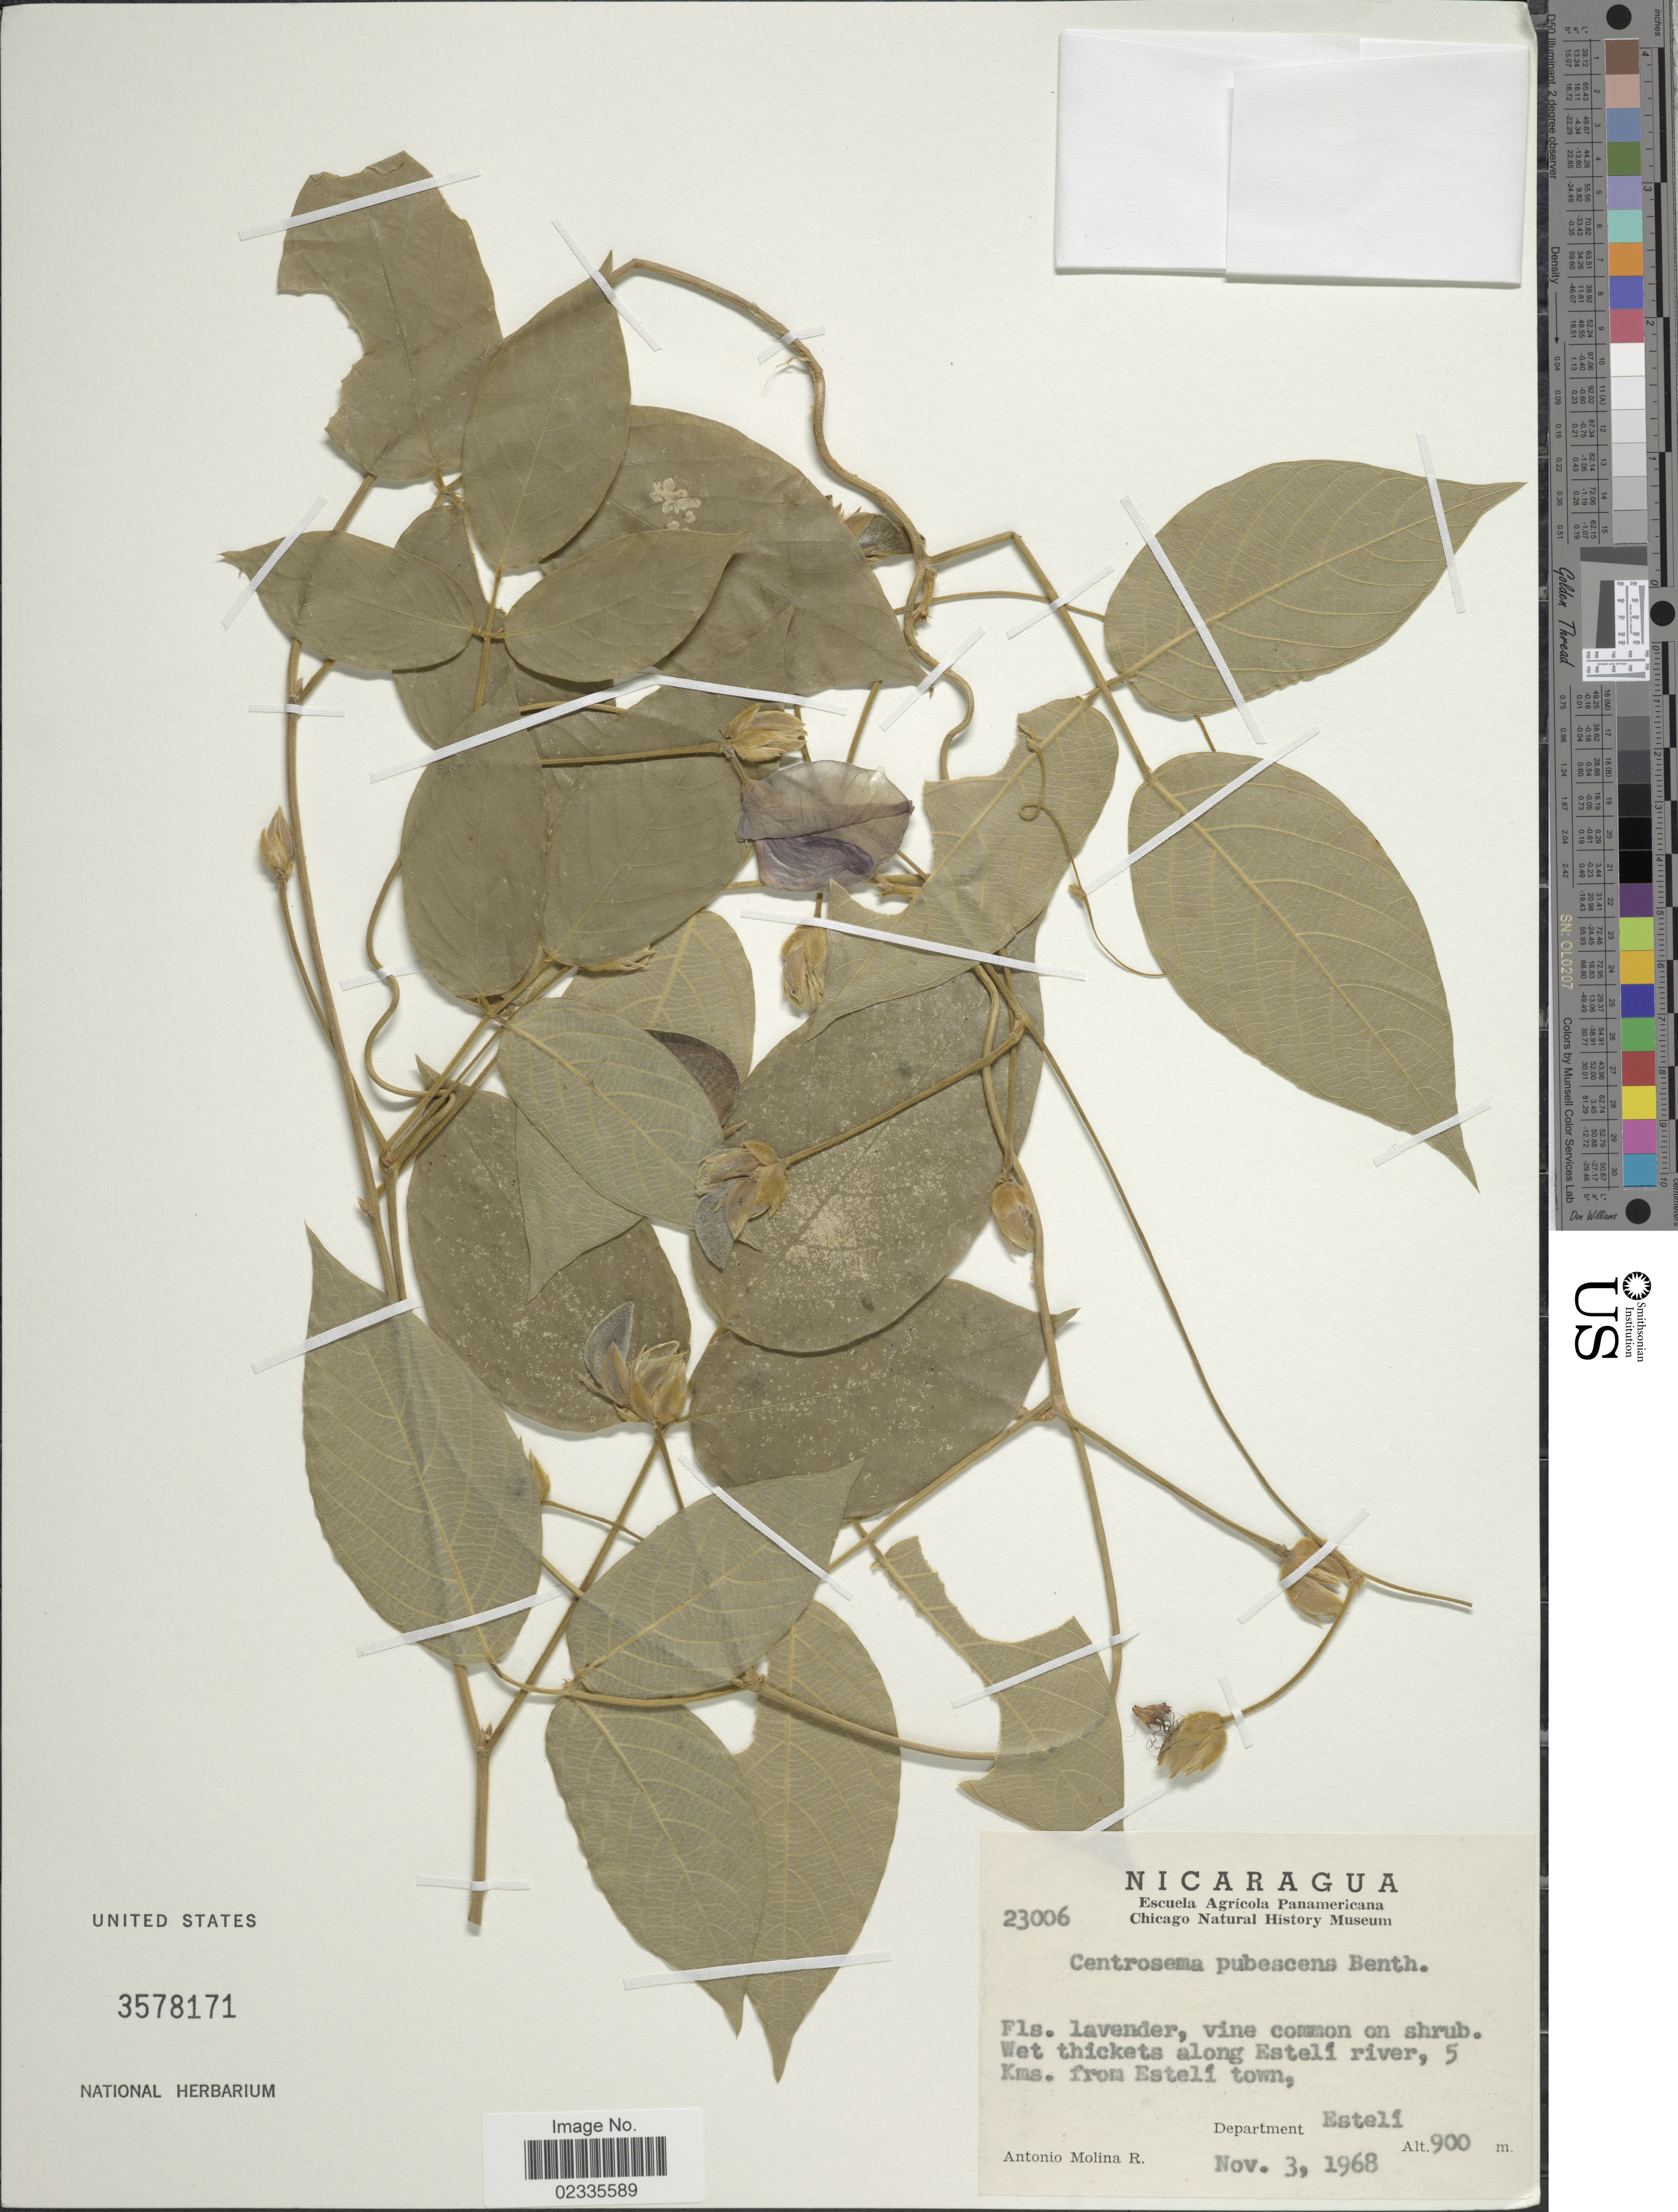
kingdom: Plantae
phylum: Tracheophyta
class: Magnoliopsida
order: Fabales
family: Fabaceae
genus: Centrosema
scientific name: Centrosema pubescens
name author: Benth.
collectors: A. Molina R.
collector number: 23006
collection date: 1968-11-03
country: Nicaragua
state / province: Esteli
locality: Wet thickets along Esteli river, 5 kms. from Esteli town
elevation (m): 900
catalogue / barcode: US 3578171